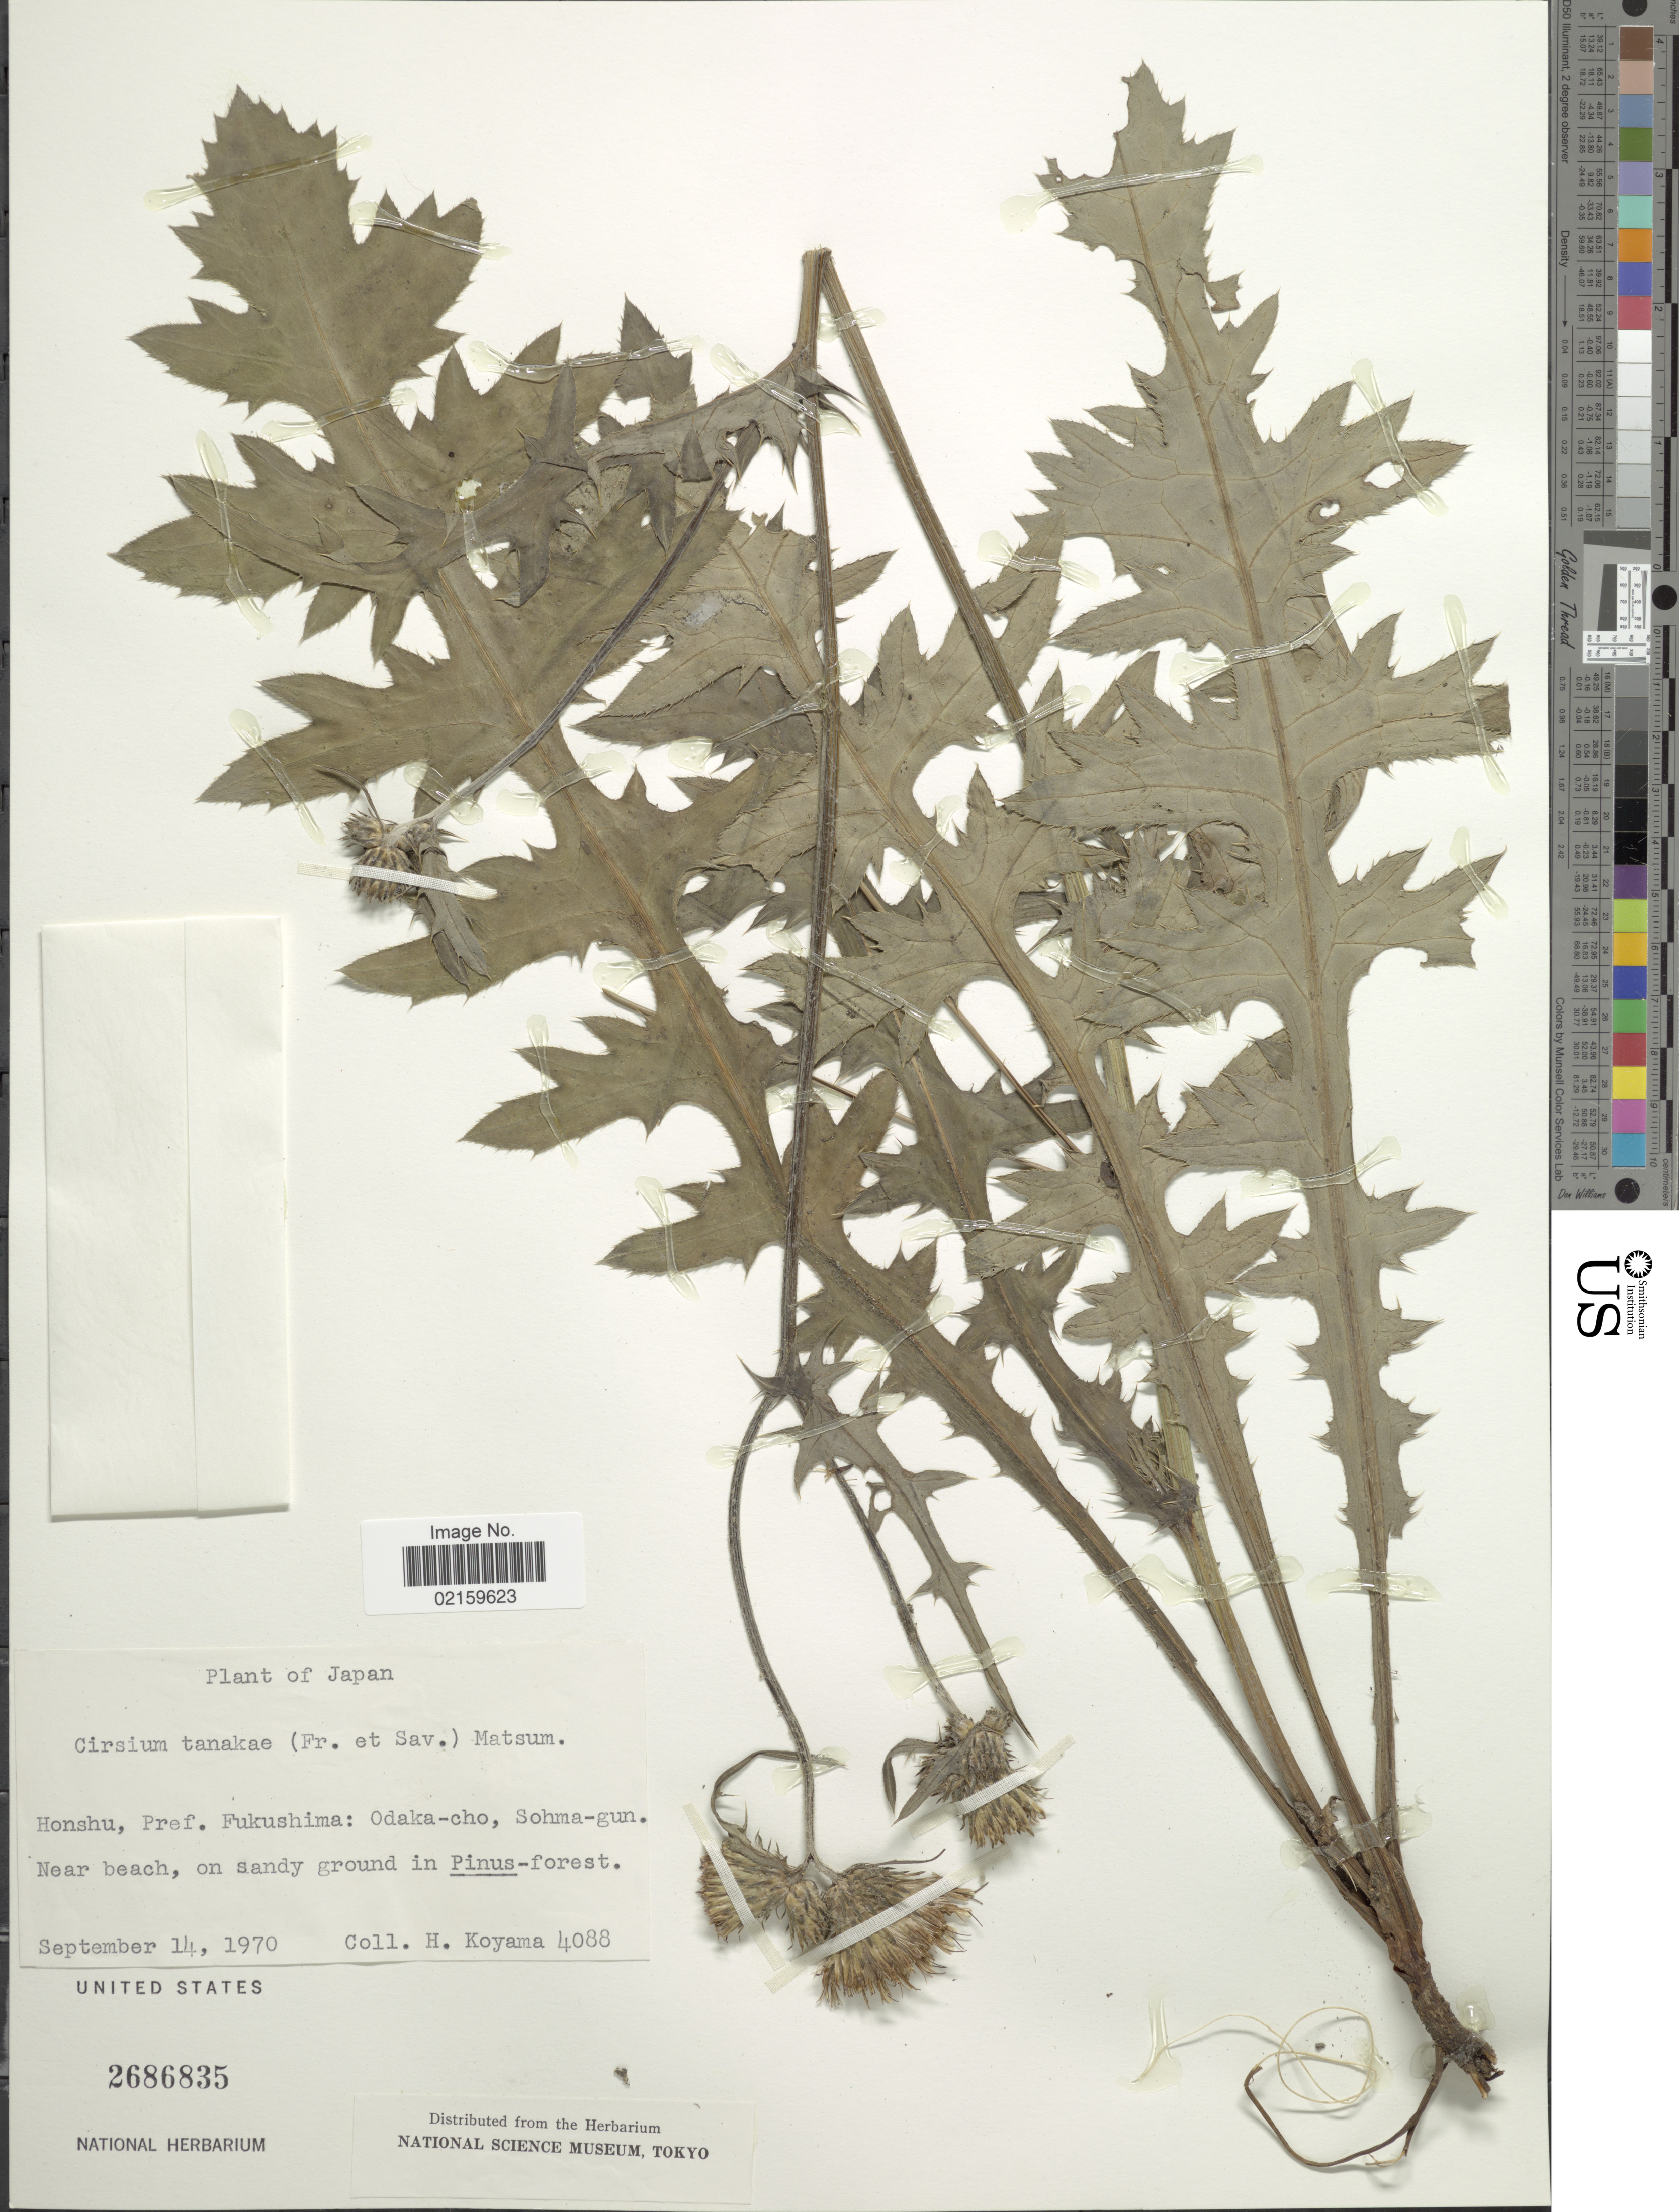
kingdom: Plantae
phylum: Tracheophyta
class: Magnoliopsida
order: Asterales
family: Asteraceae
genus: Cirsium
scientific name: Cirsium nipponicum var. incomptum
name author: (Maxim.) Kitam. ex Ohwi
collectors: H. Koyama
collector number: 4088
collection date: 1970-09-14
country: Japan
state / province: Hukusima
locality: Honshu. Pref. Fukushima: Odaka-cho, Sohma-gun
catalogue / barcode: US 2686835